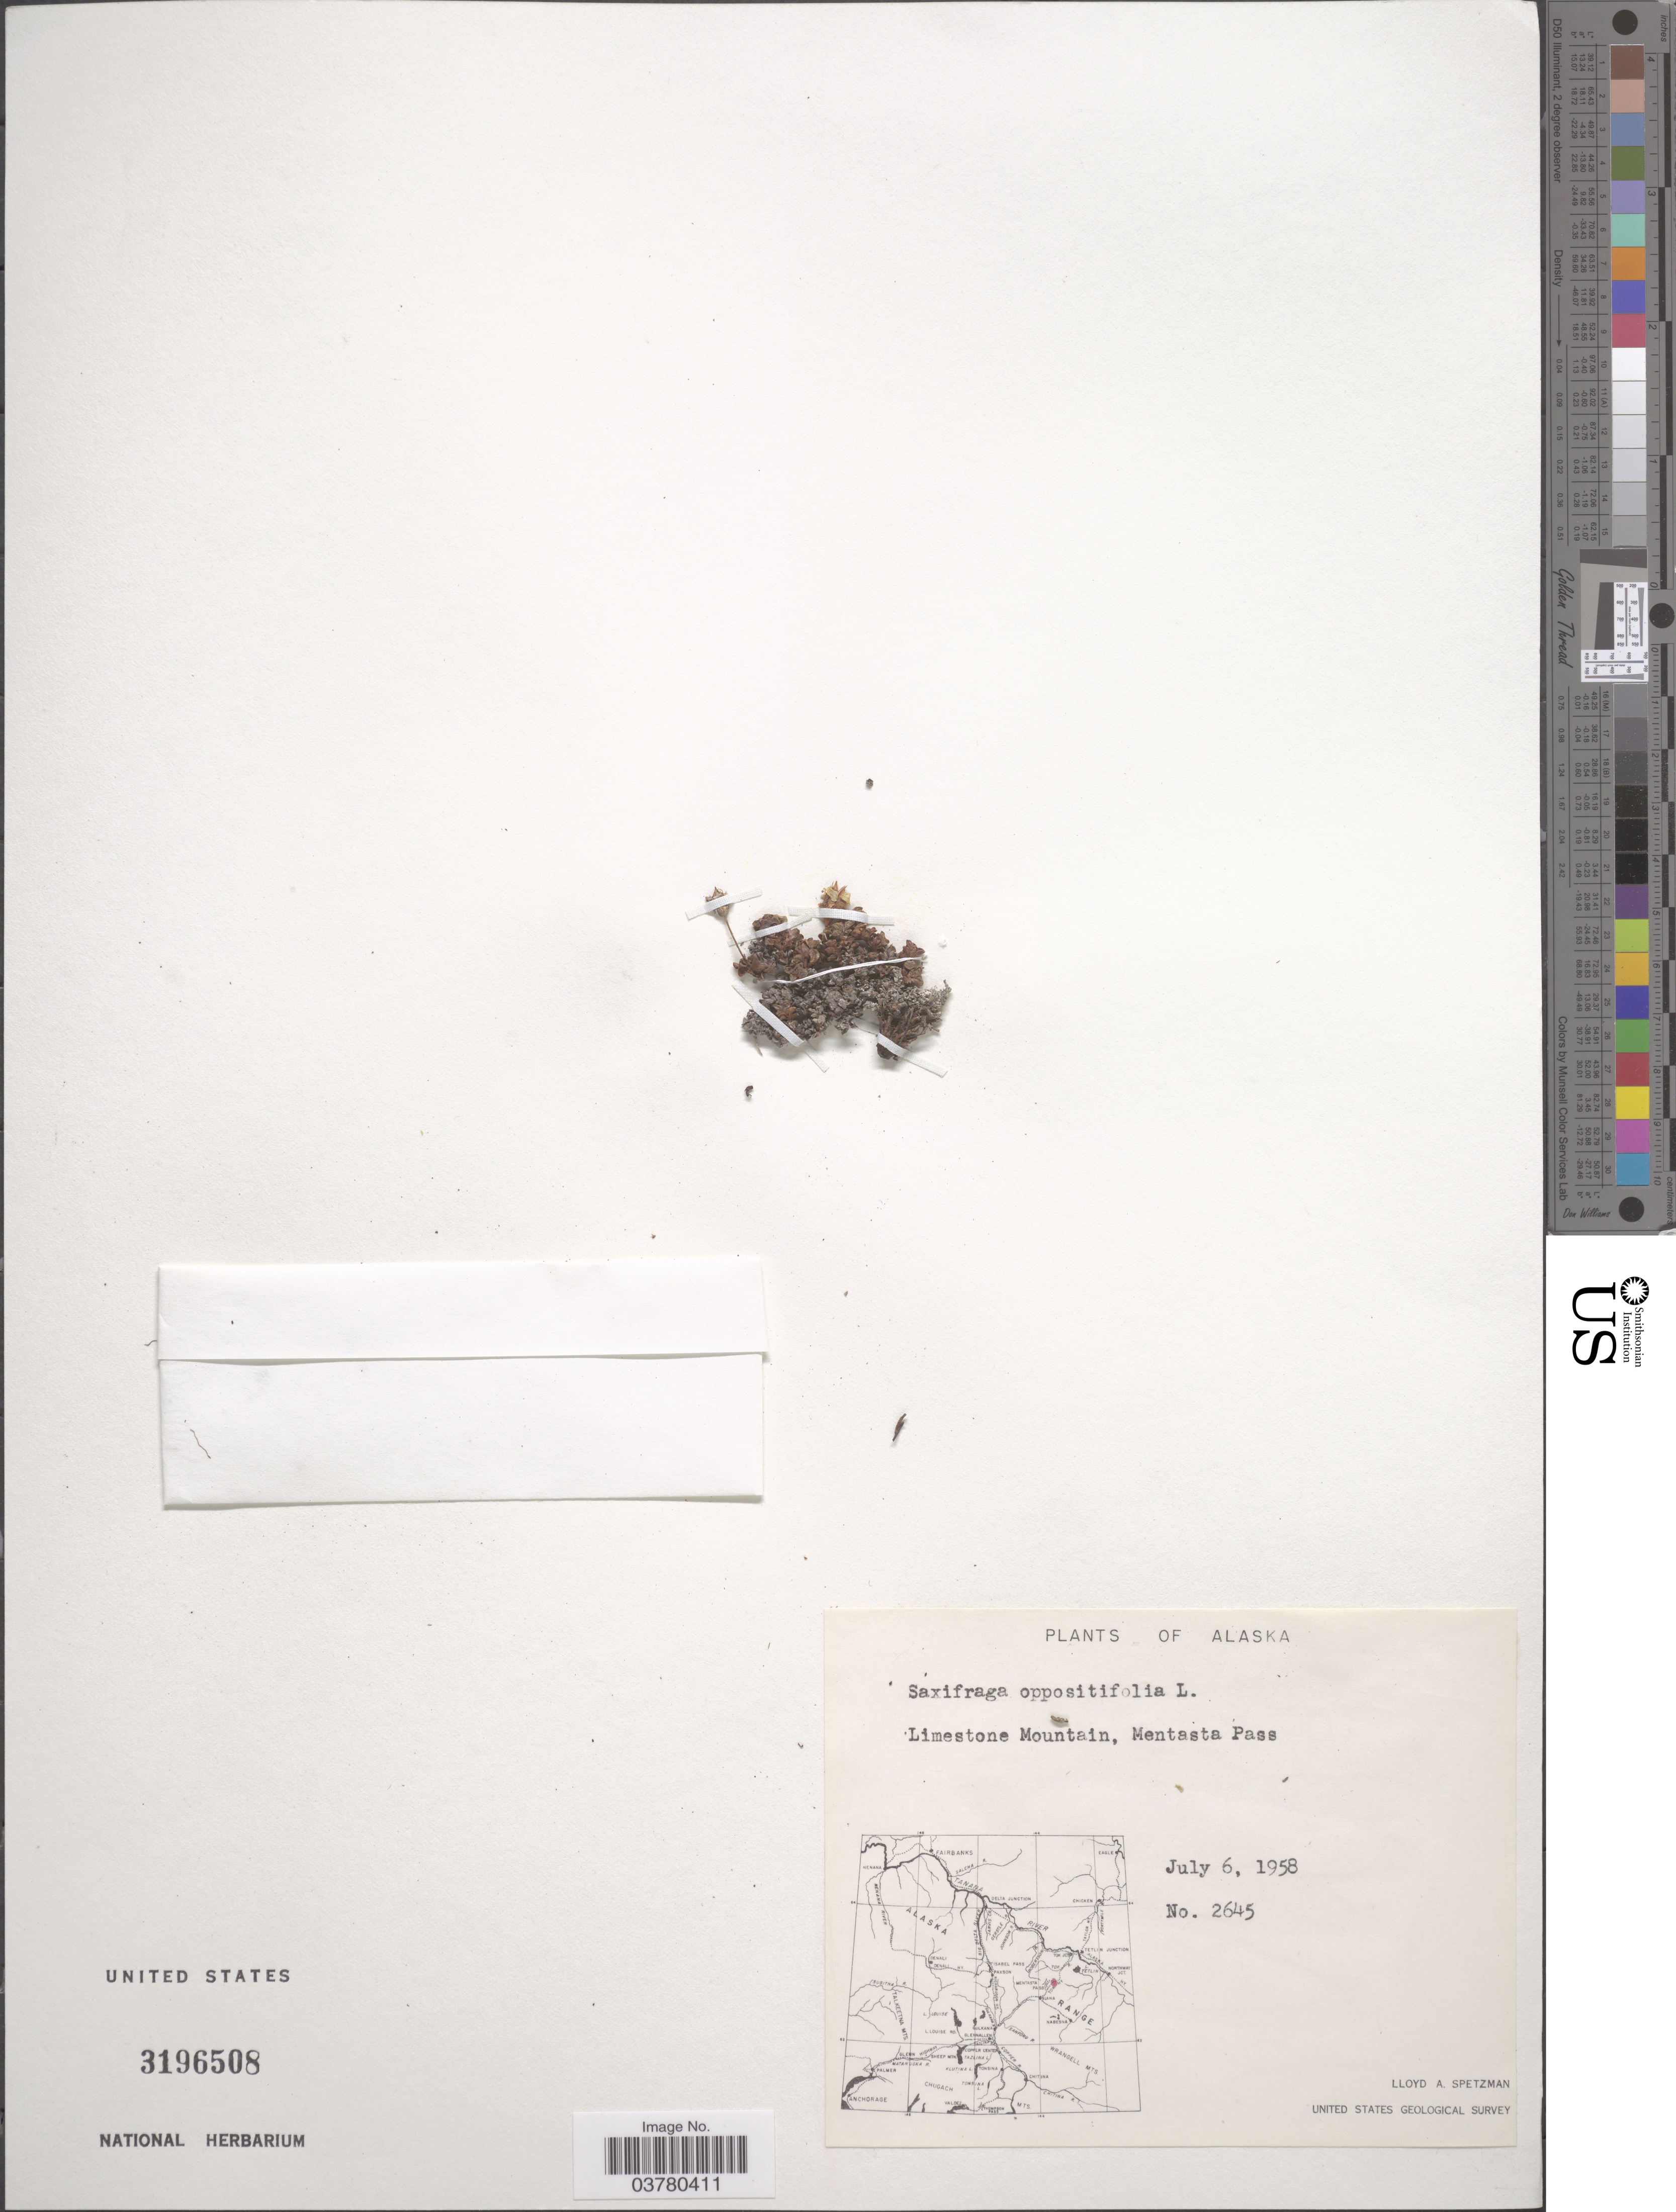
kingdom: Plantae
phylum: Tracheophyta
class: Magnoliopsida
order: Saxifragales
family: Saxifragaceae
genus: Saxifraga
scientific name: Saxifraga oppositifolia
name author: L.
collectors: L. Spetzman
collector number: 2645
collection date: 1958-07-06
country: United States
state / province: Alaska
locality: Limestone Mountain, Mentasta Pass. United States Geological Survey.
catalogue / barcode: US 3196508